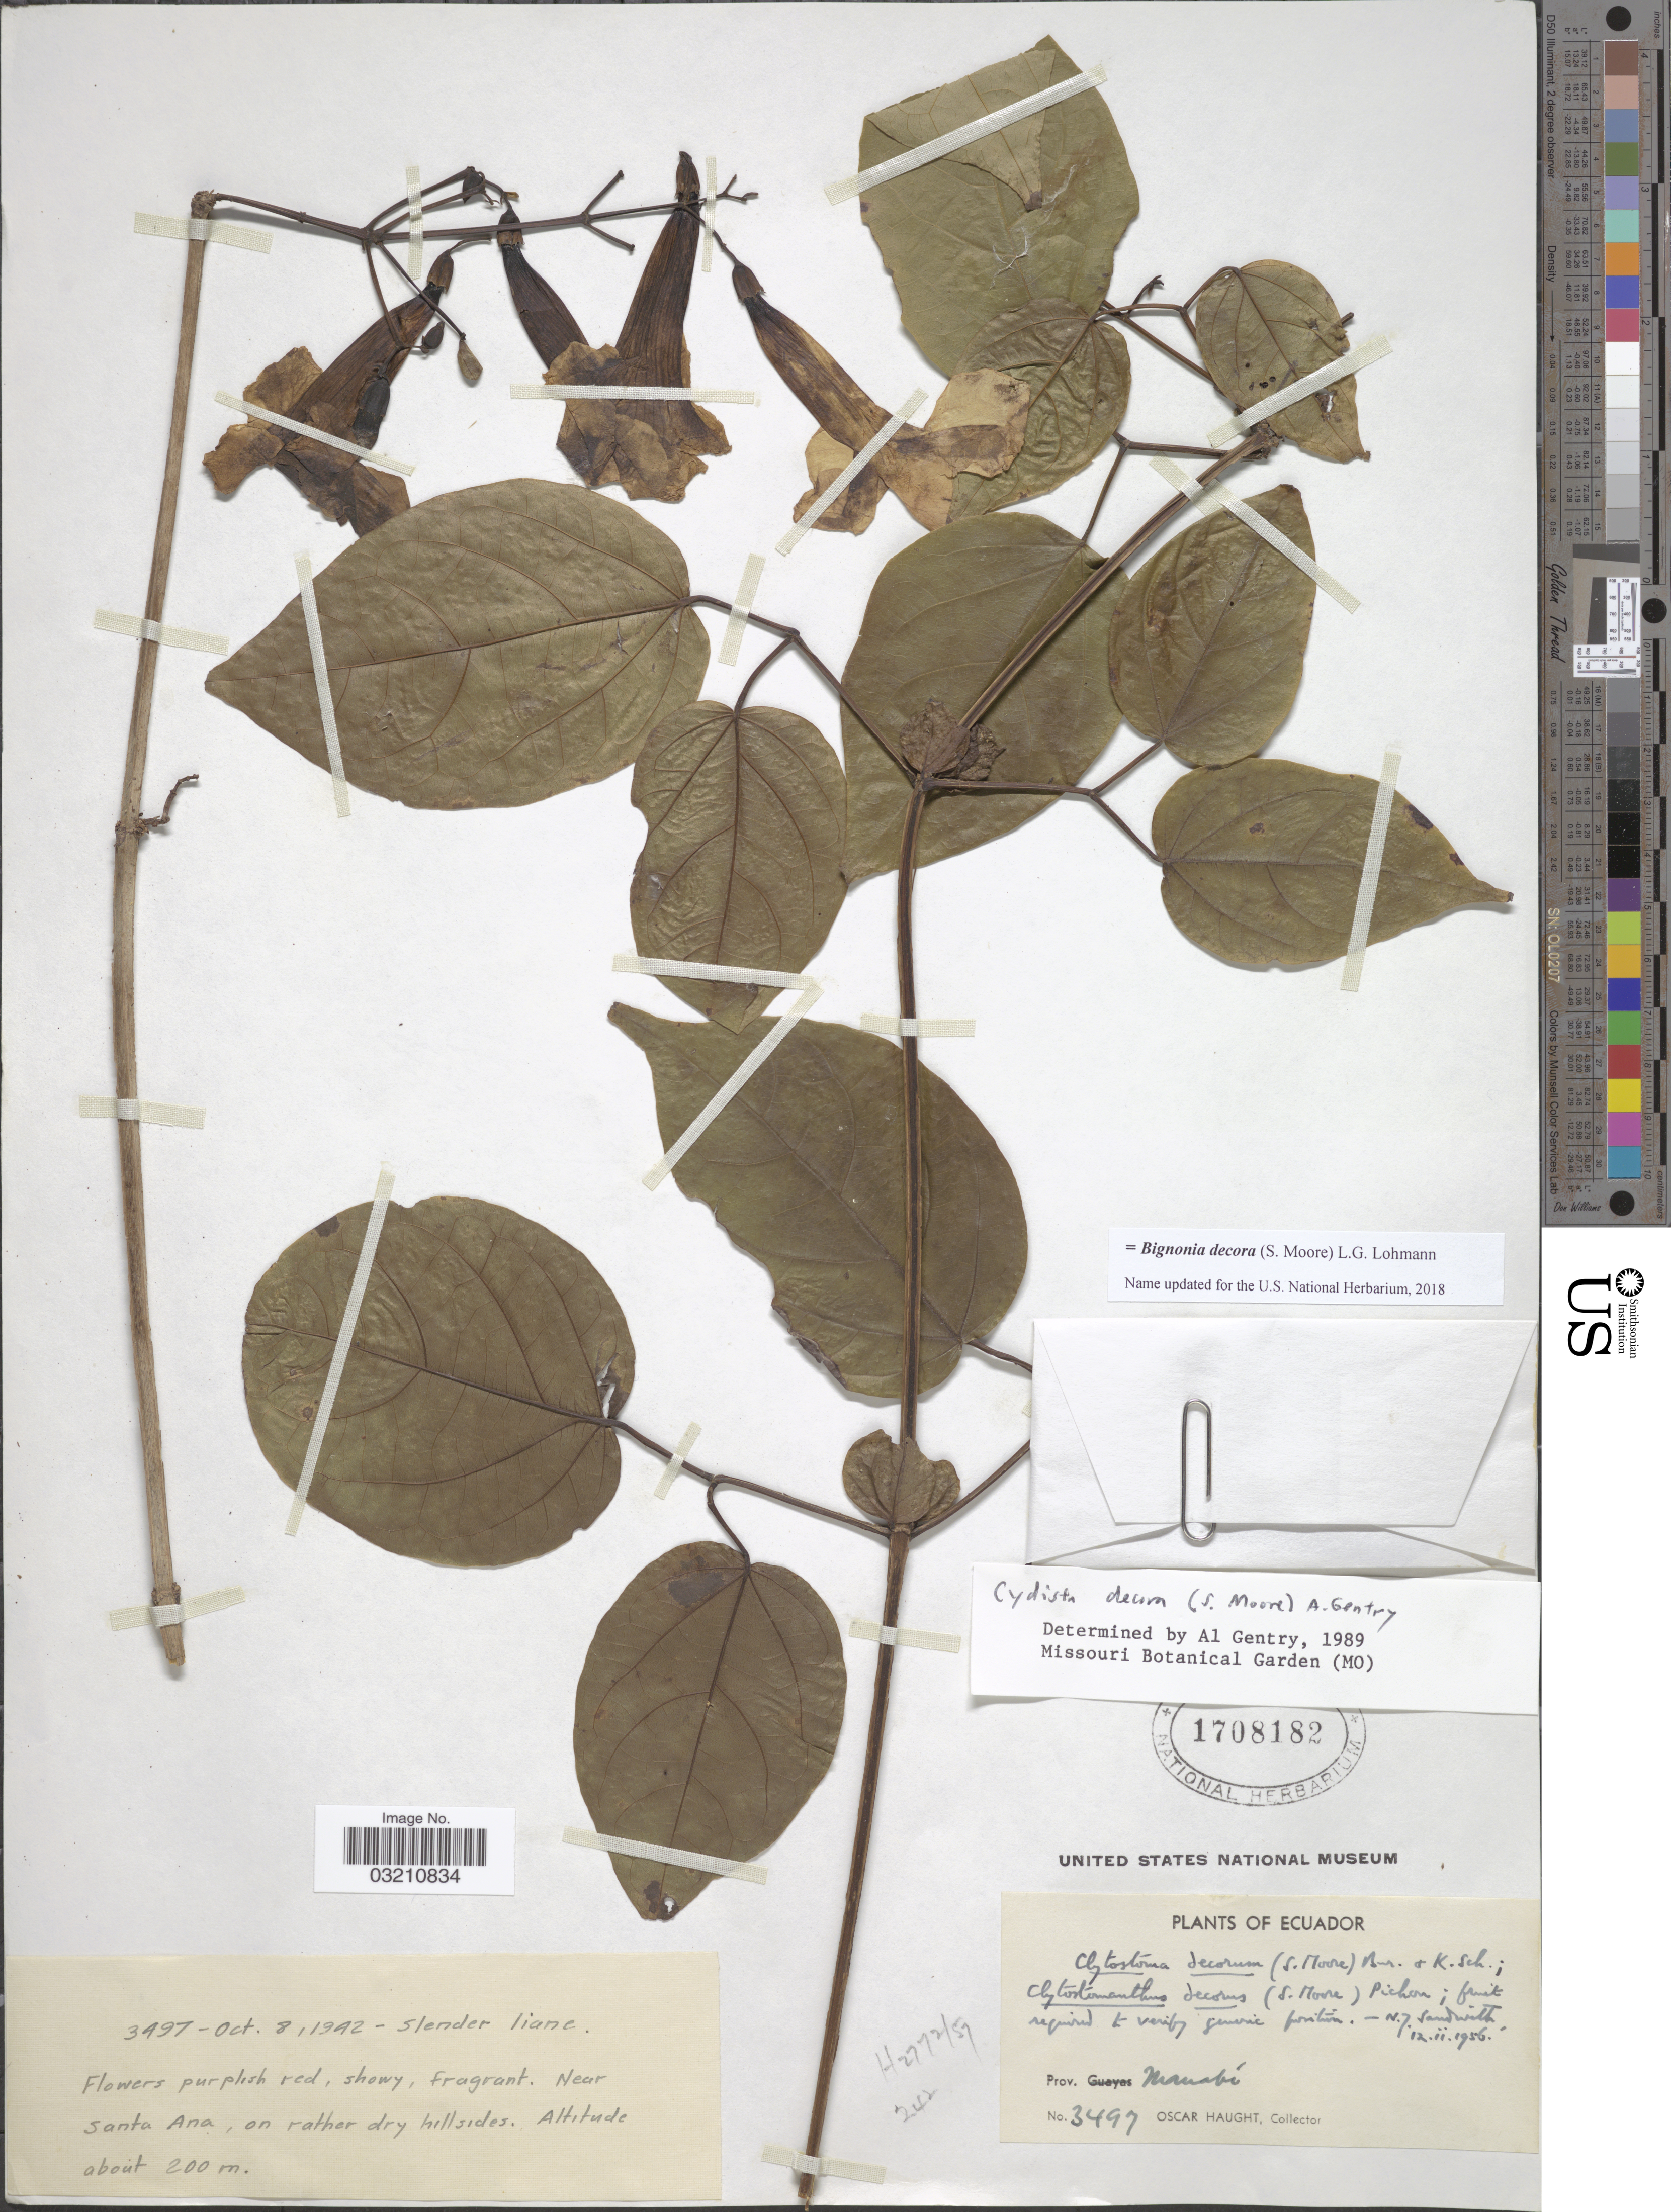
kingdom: Plantae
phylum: Tracheophyta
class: Magnoliopsida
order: Lamiales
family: Bignoniaceae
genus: Bignonia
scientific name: Bignonia decora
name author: (S. Moore) L.G. Lohmann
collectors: O. L. Haught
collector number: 3497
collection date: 1942-10-08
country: Ecuador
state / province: Manabí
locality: Near Santa Ana, on rather dry hillsides.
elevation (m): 200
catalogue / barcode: US 1708182